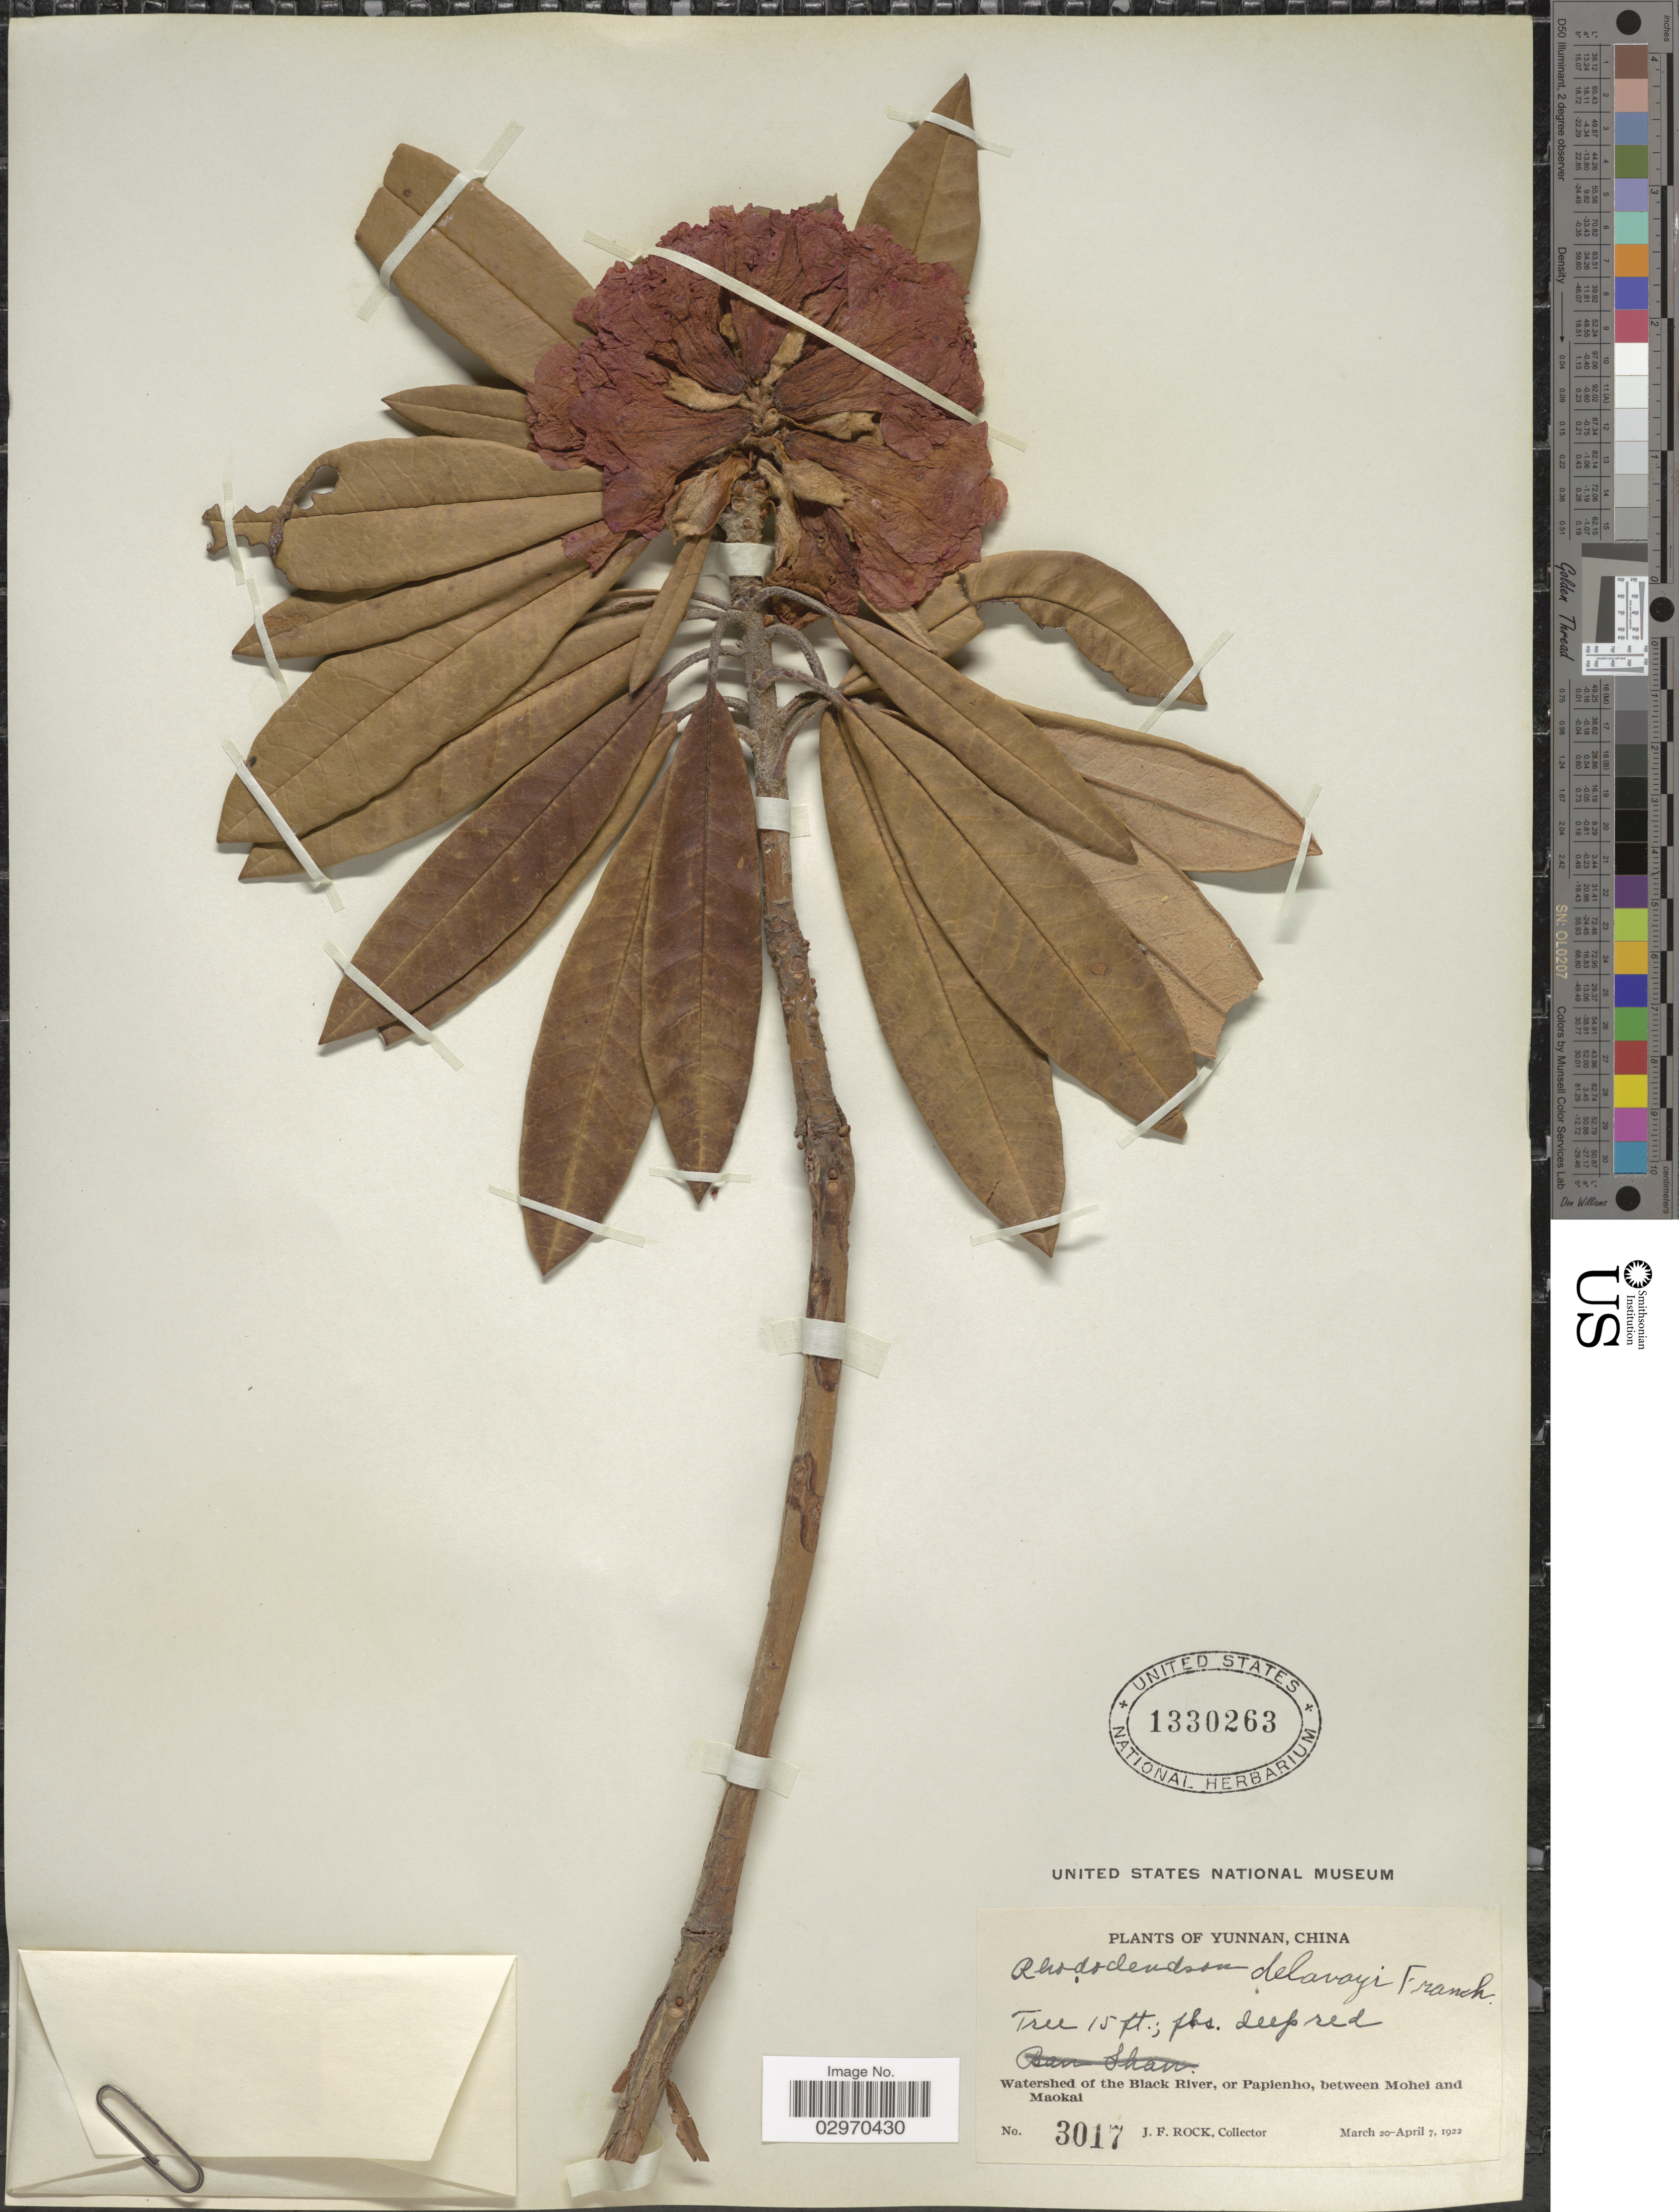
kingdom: Plantae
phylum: Tracheophyta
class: Magnoliopsida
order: Ericales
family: Ericaceae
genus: Rhododendron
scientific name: Rhododendron delavayi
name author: Franch.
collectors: J. Rock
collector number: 3017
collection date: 1922-03-20/1922-04-07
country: China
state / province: Yunnan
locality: Watershed of the Black River, or Papienho, between Mohei and Maokai.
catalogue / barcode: US 1330263